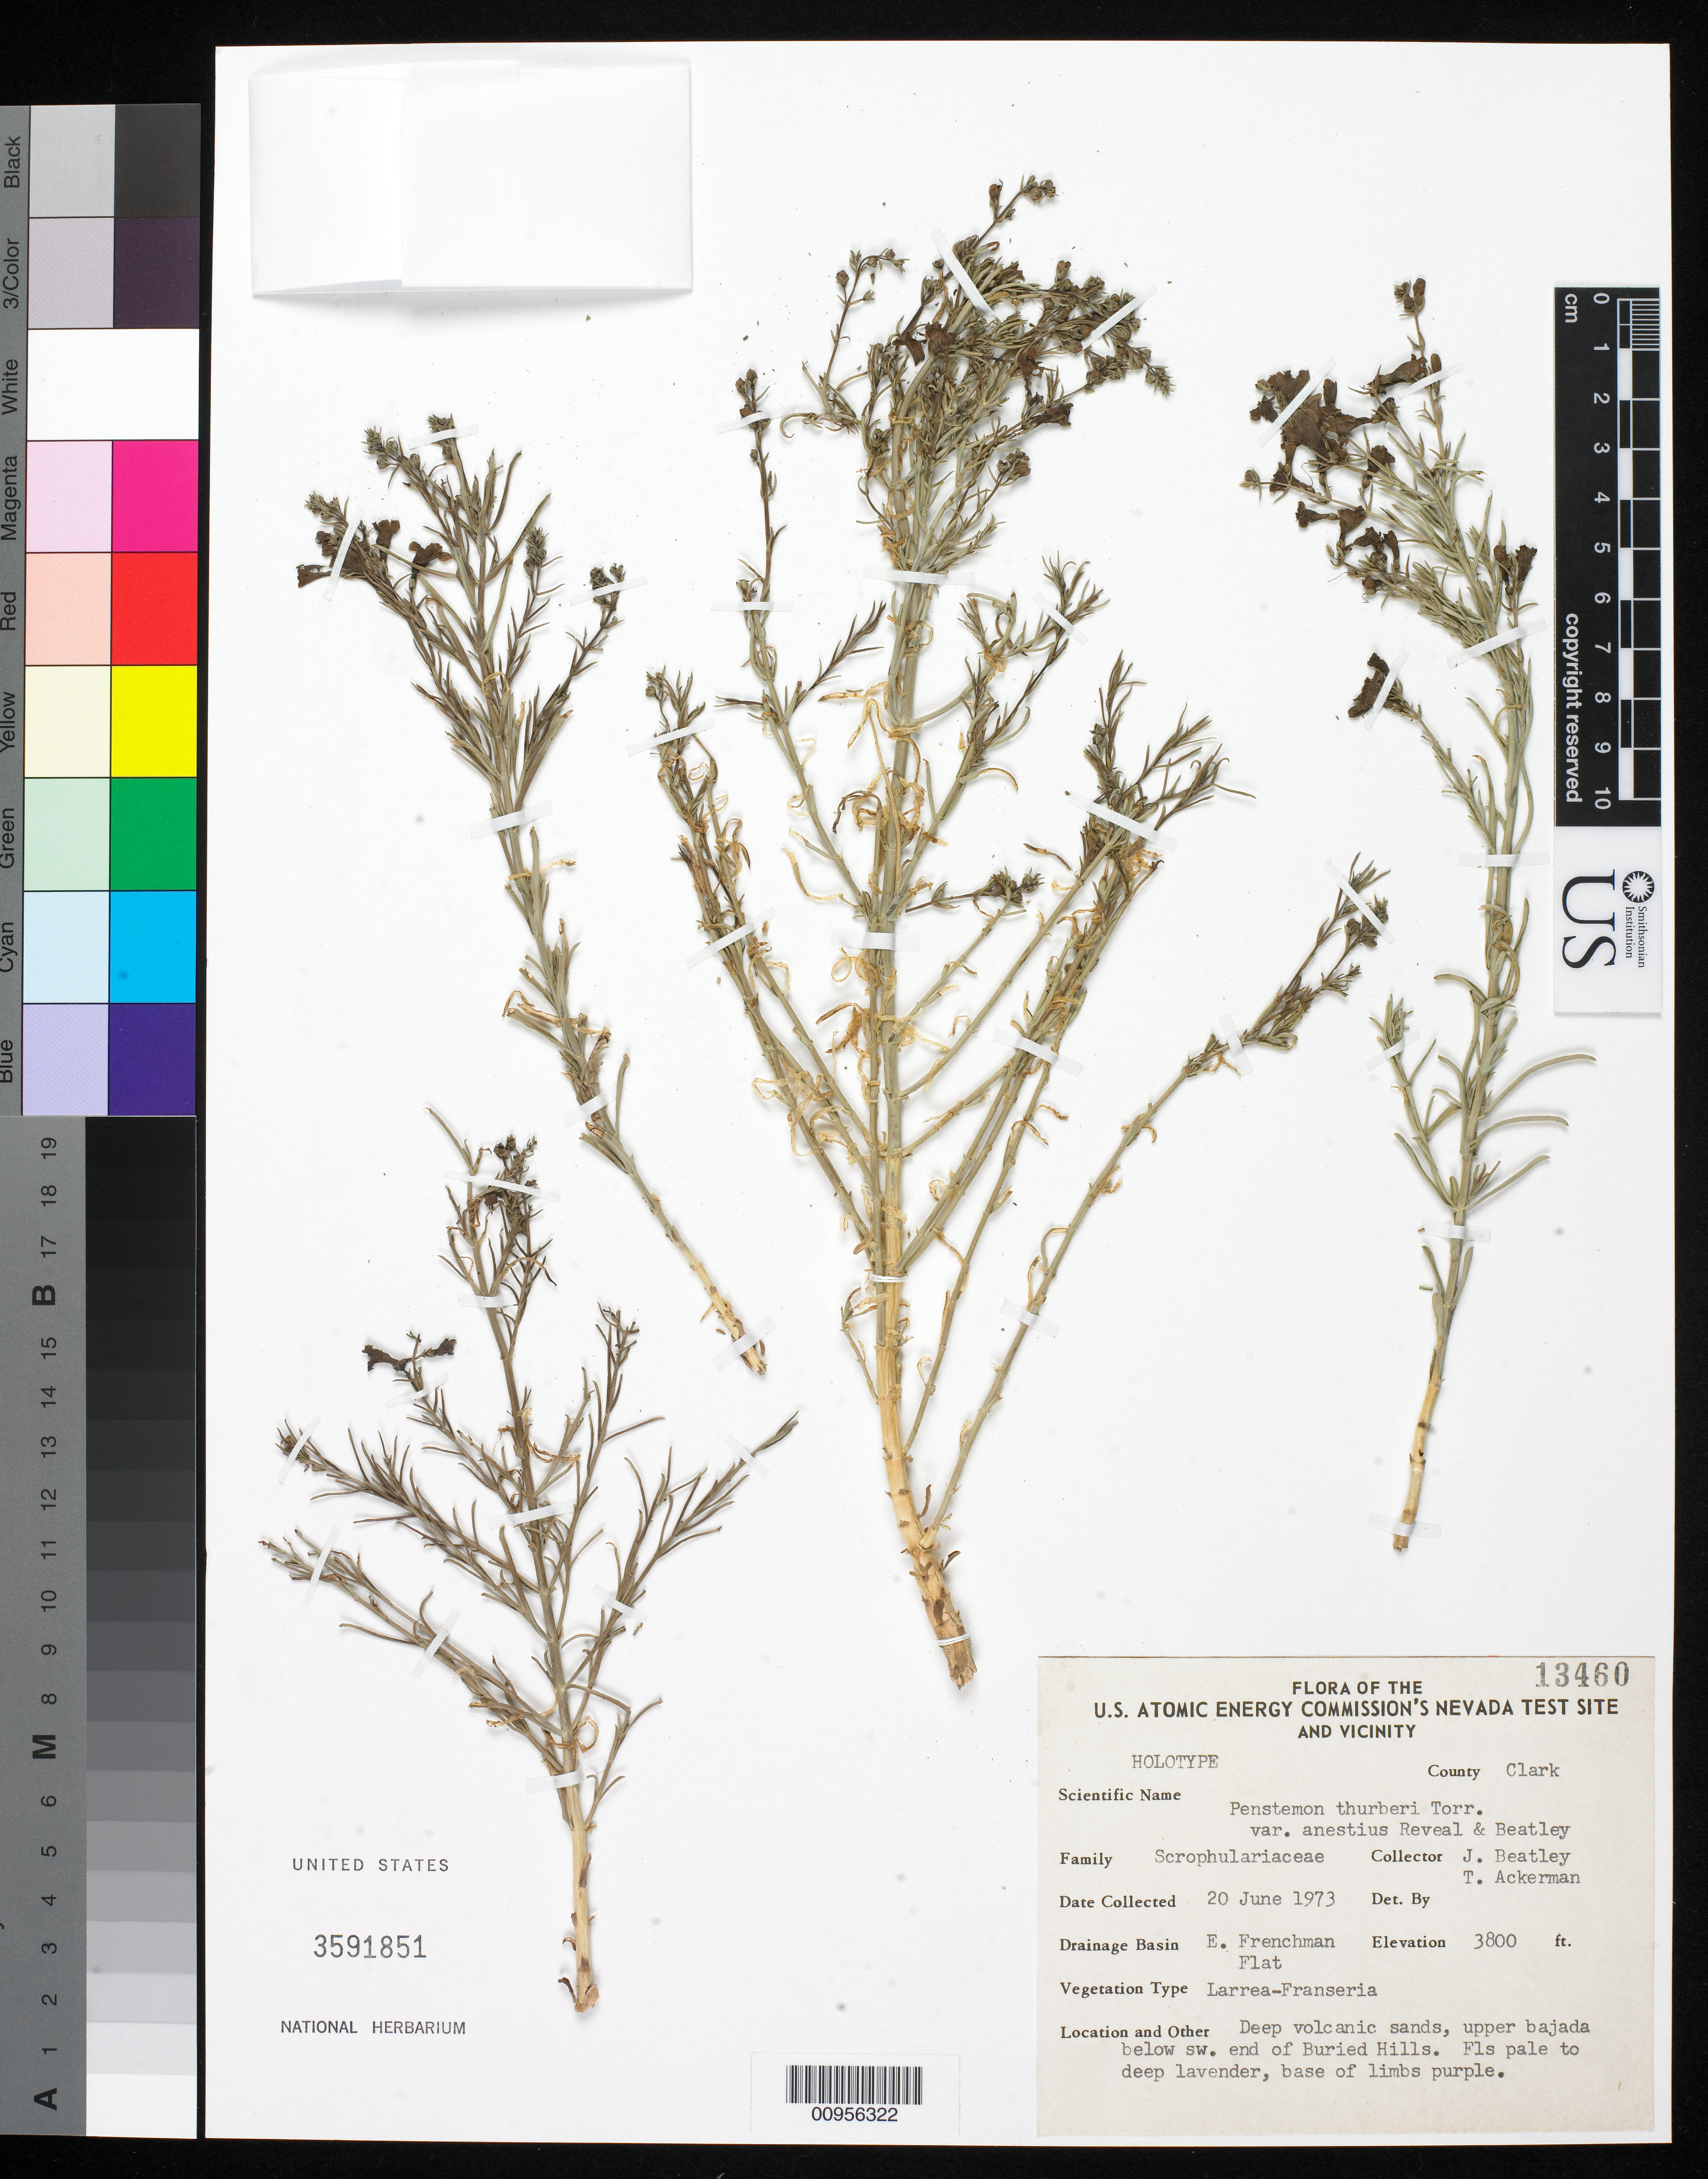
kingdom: Plantae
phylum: Tracheophyta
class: Magnoliopsida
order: Lamiales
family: Plantaginaceae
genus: Penstemon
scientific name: Penstemon thurberi var. anestius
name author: Reveal & Beatley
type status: Holotype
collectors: J. C. Beatley & T. Ackerman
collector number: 13460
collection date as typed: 20 Jun 1973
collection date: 1973-06-20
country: United States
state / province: Nevada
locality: Drainage basin E. Frenchman Flat, vegetation type Larrea-Franseria, deep volcanic sands, upper bajada below sw. end of Buried Hills.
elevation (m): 1158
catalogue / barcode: US 3591851